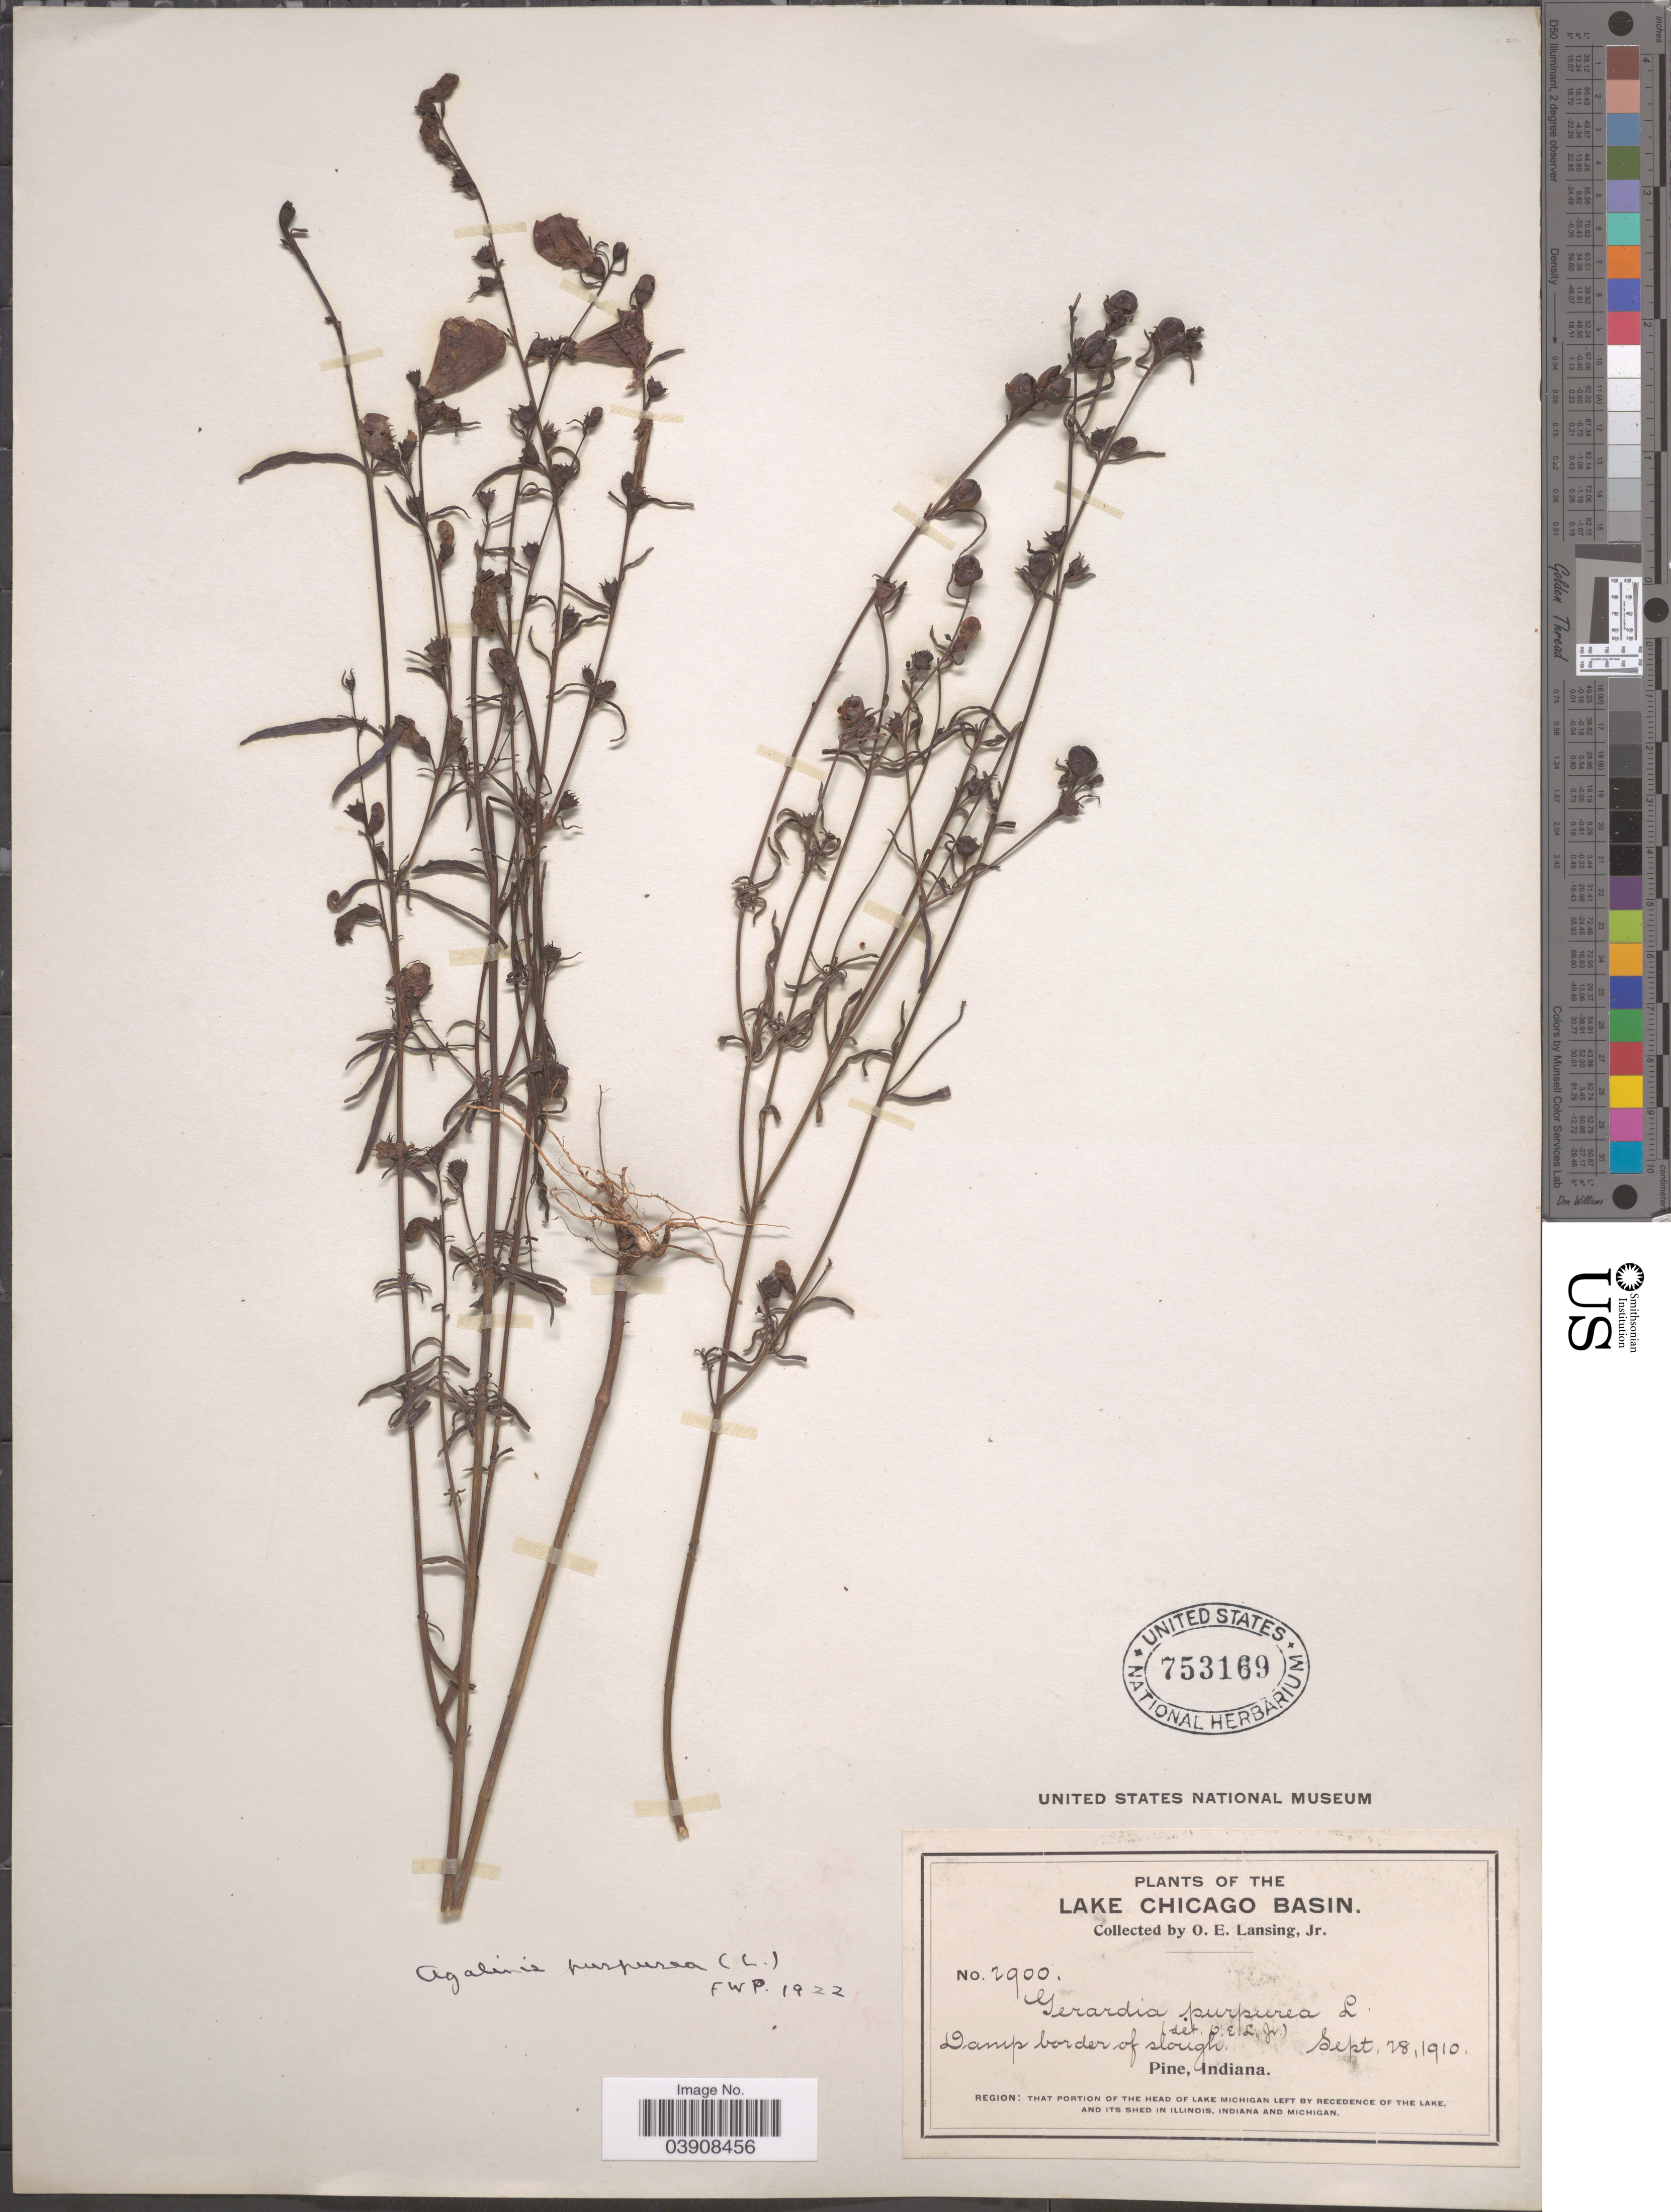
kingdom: Plantae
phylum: Tracheophyta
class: Magnoliopsida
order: Lamiales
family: Orobanchaceae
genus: Agalinis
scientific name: Agalinis purpurea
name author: (L.) Pennell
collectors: O. Lansing Jr.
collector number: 2900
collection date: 1910-09-28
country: United States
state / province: Indiana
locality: Lake Chicago Basin. Pine. Region: That portion of the head of Lake Michigan left by recedence of the lake, and its shed in Illinois, Indiana and Michigan.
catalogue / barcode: US 753169